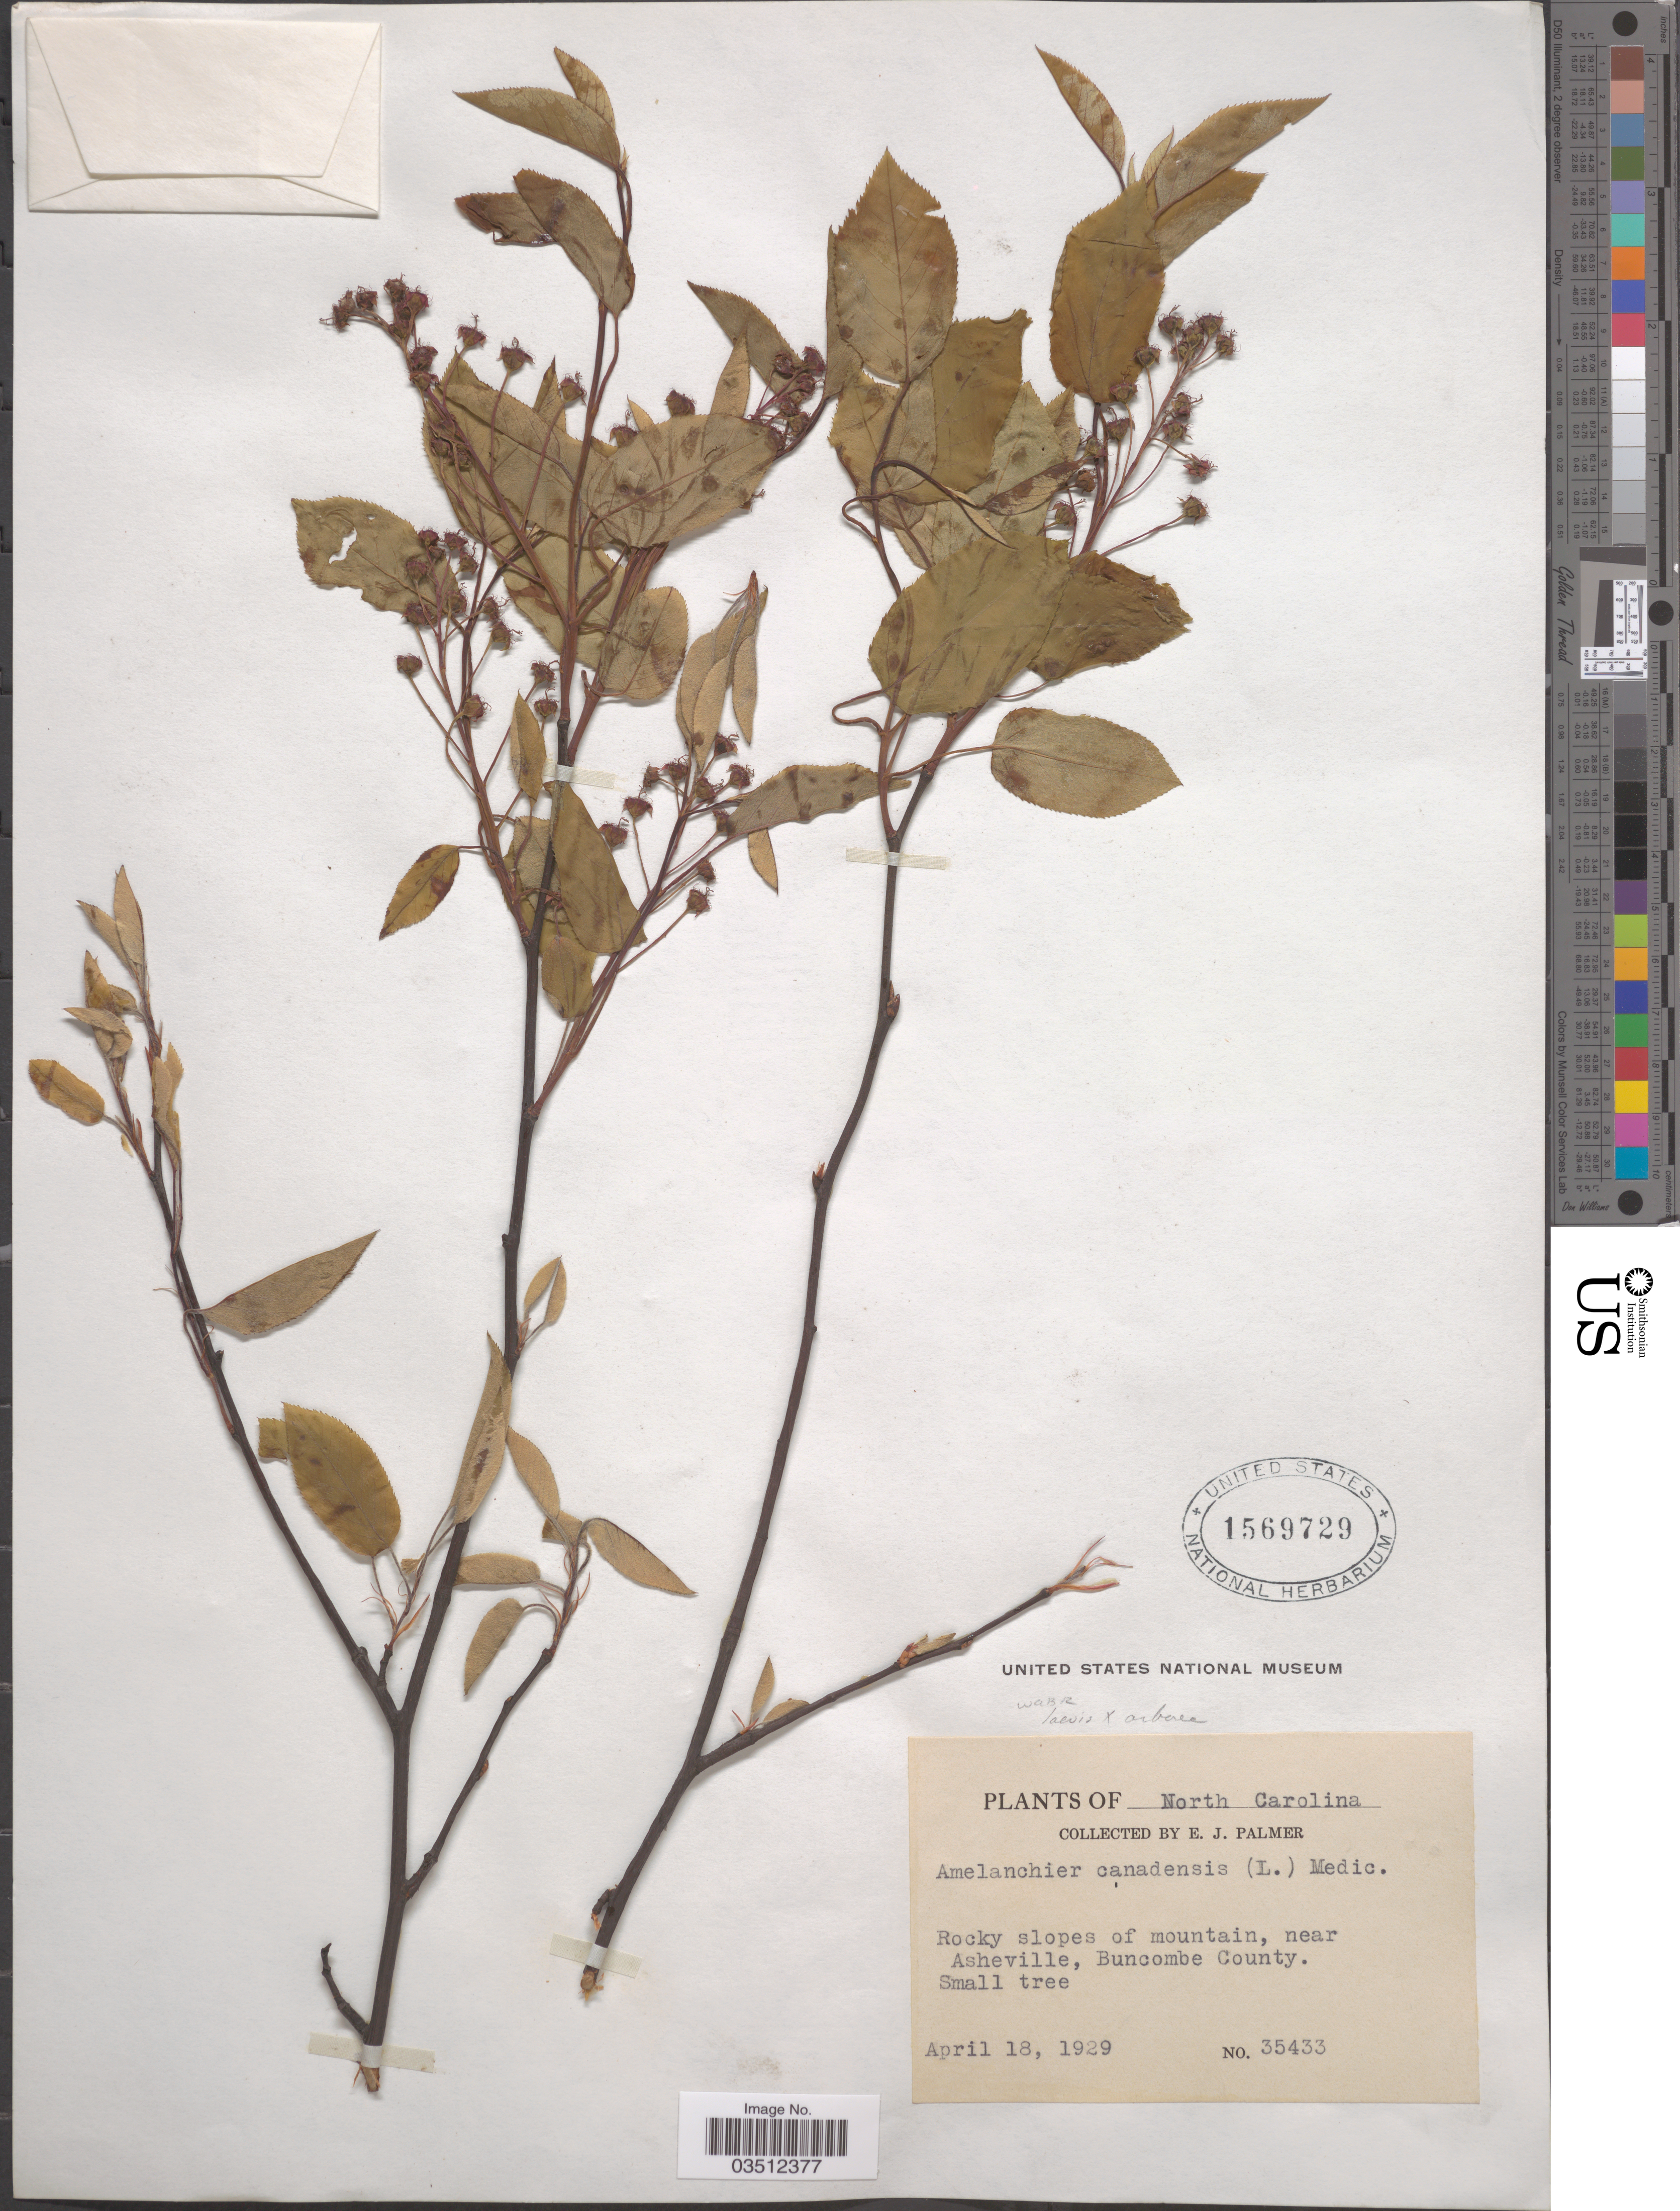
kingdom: Plantae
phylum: Tracheophyta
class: Magnoliopsida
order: Rosales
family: Rosaceae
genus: Amelanchier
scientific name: Amelanchier laevis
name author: Wiegand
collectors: E. J. Palmer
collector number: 35433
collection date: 1929-04-18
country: United States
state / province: North Carolina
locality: Rocky slopes of mountain, near Asheville, Buncombe County.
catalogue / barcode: US 1569729